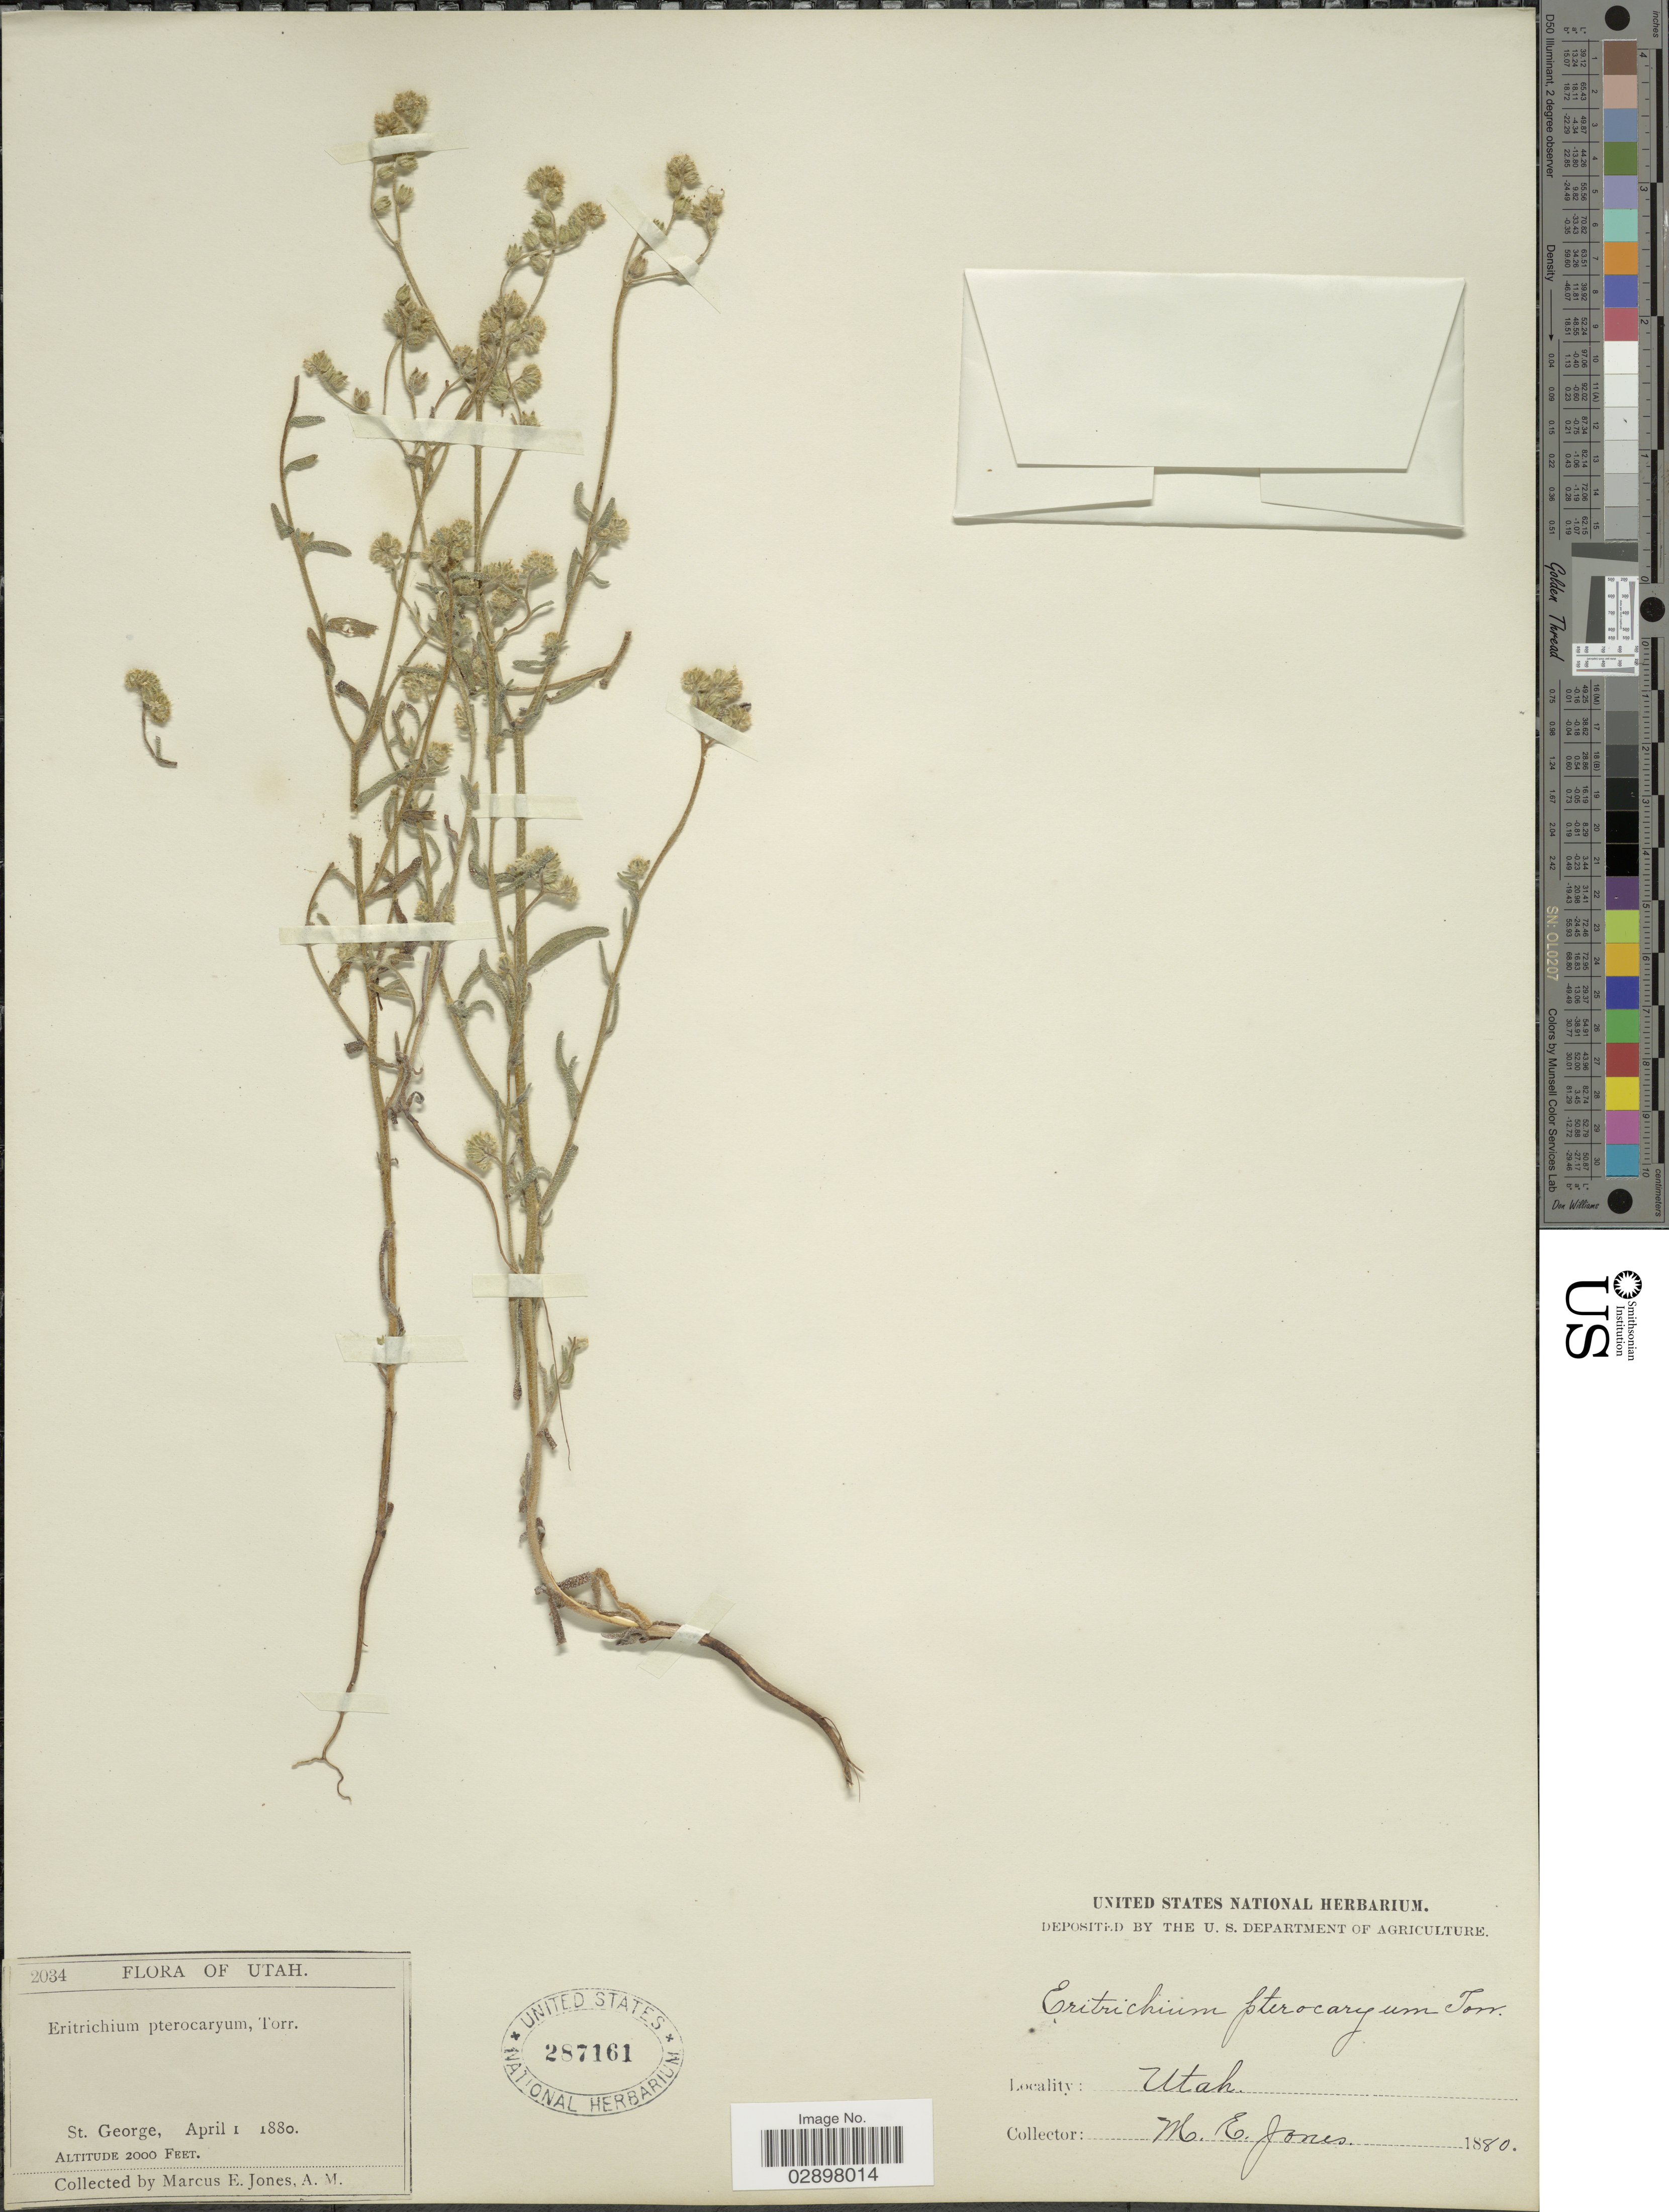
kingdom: Plantae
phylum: Tracheophyta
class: Magnoliopsida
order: Boraginales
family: Boraginaceae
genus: Cryptantha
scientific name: Cryptantha pterocarya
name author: (Torr.) Greene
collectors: M. E. Jones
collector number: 2034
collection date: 1880-04-01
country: United States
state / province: Utah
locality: St. George.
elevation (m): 610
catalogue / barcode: US 287161